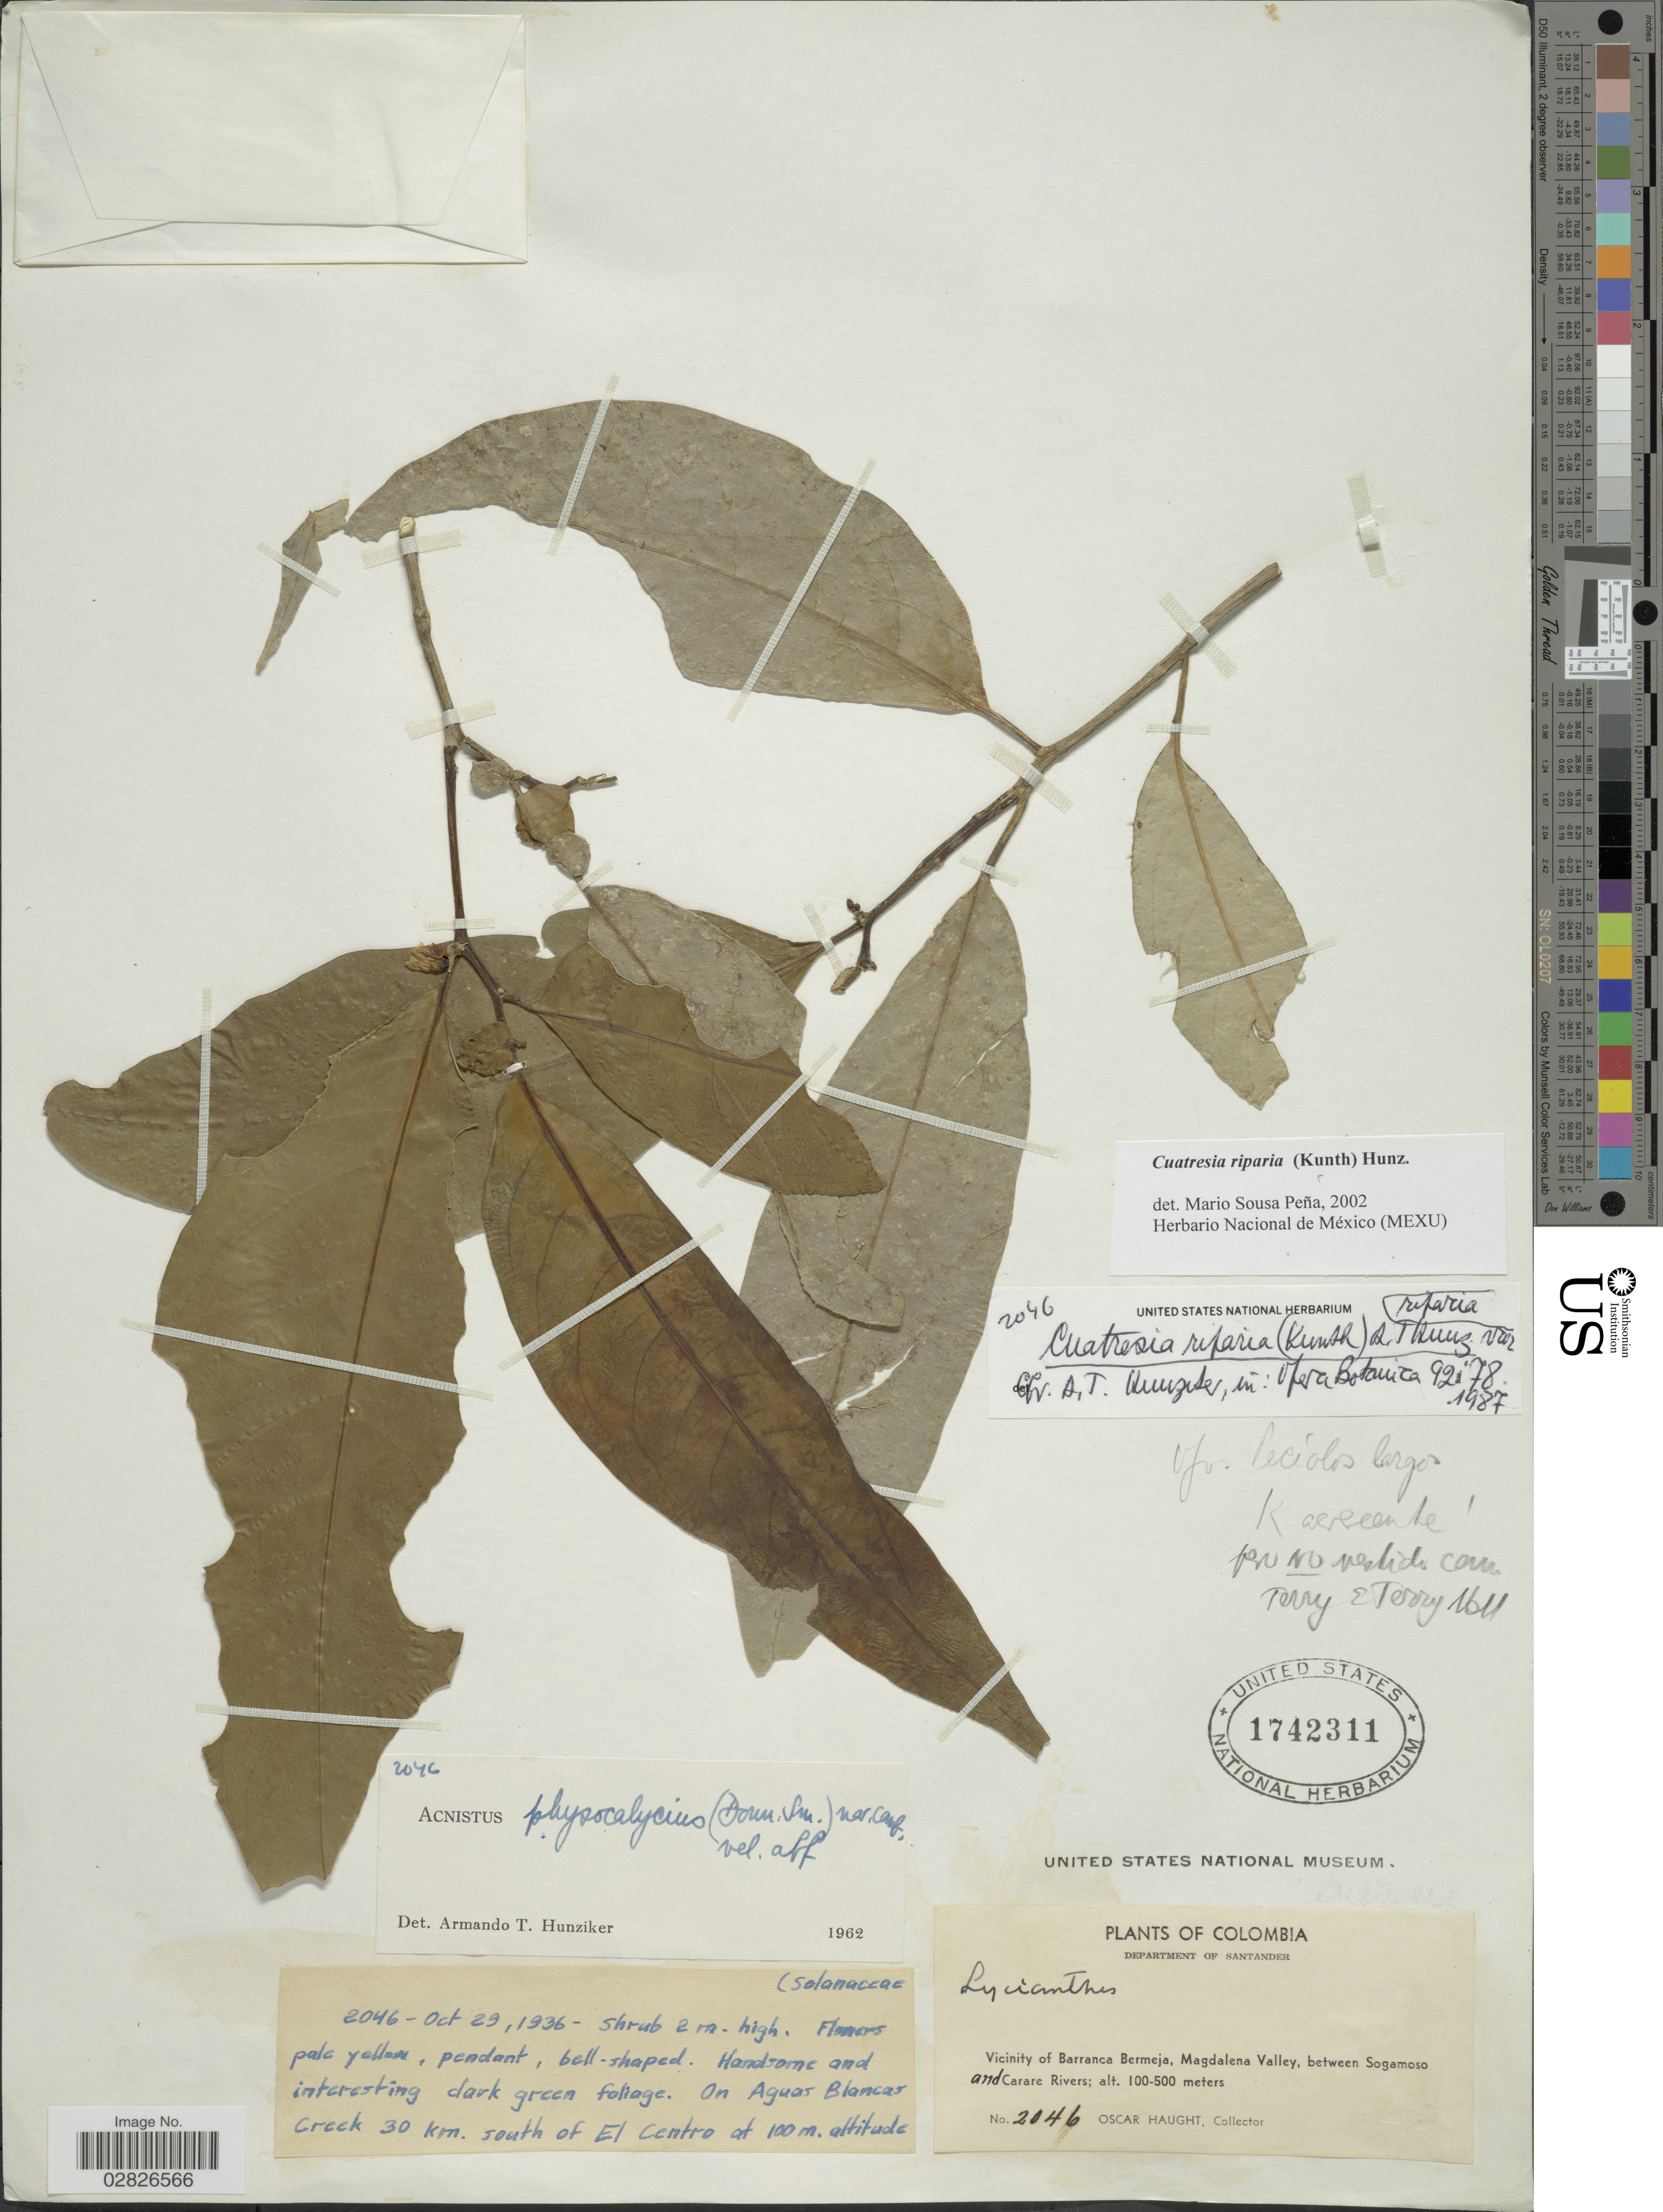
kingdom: Plantae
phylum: Tracheophyta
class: Magnoliopsida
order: Solanales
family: Solanaceae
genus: Cuatresia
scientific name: Cuatresia riparia var. riparia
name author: (Kunth) Hunz.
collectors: O. L. Haught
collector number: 2046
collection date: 1936-10-29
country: Colombia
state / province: Santander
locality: Department of Santander, Vicinity of Barranca Bermeja, Magdalena Valley, between Sogamoso and Carare Rivers. On Aguas Blancas Creek 30 km. south of El Centro.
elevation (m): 100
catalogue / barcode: US 1742311